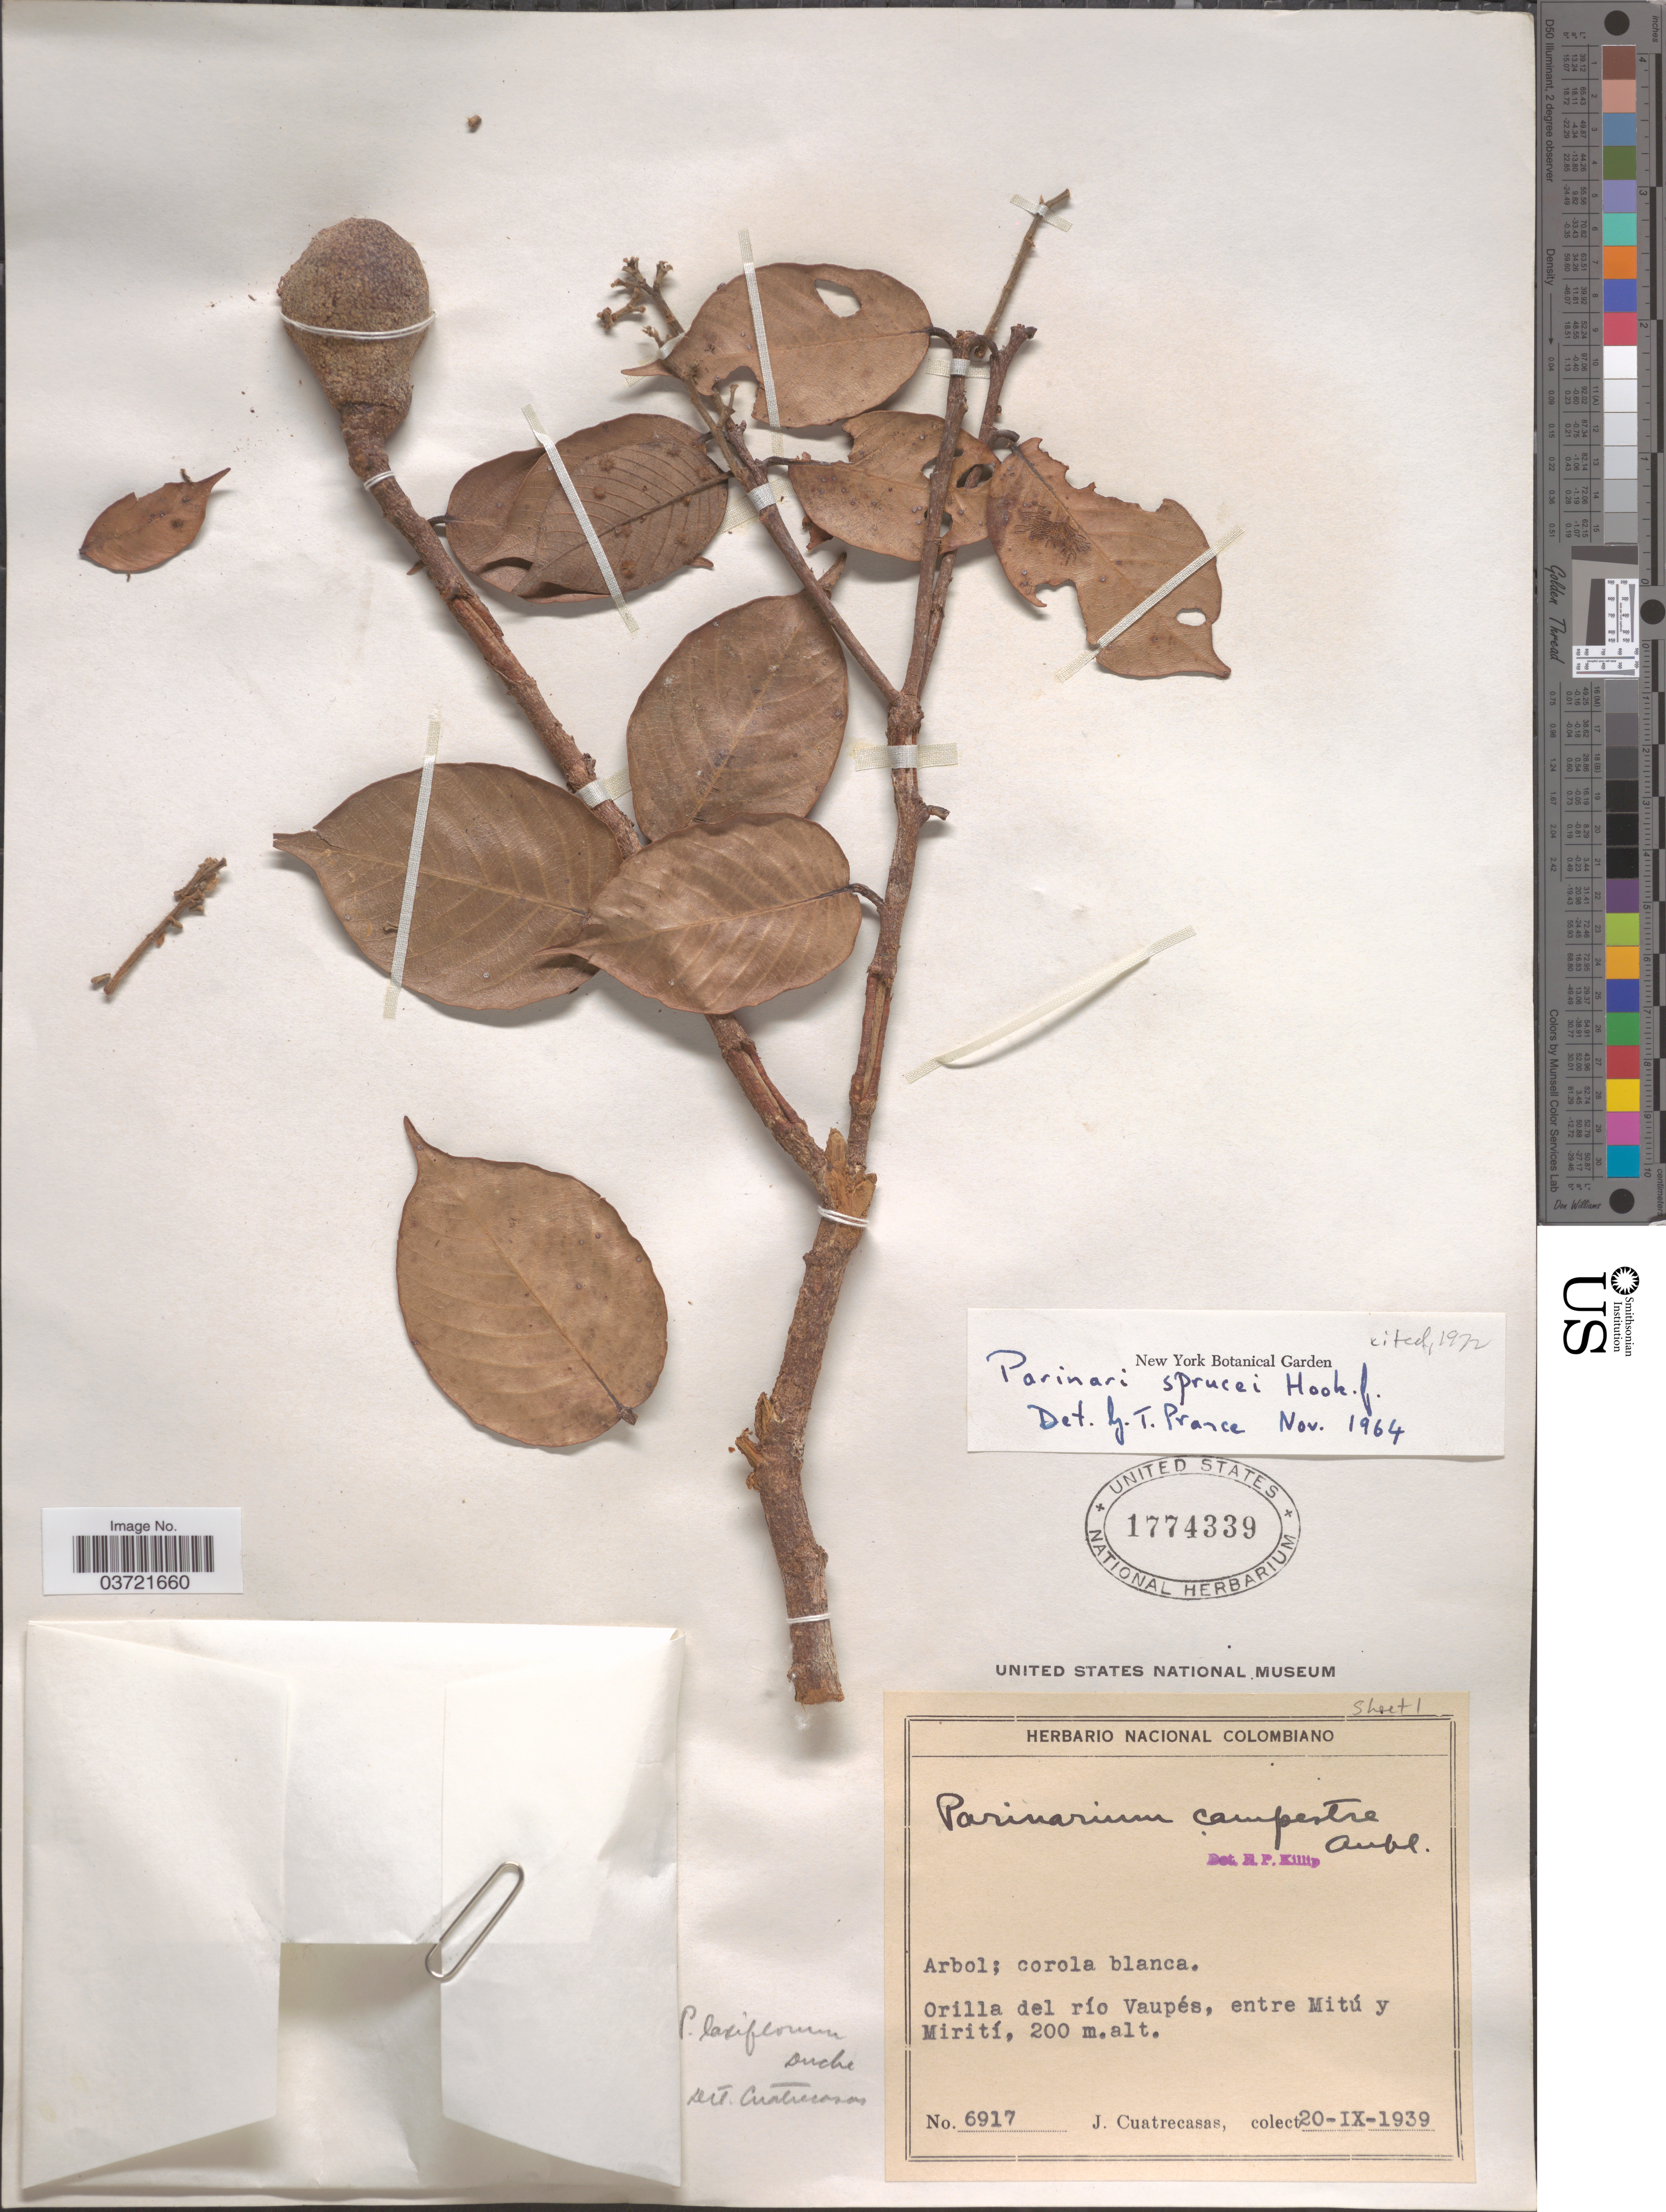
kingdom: Plantae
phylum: Tracheophyta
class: Magnoliopsida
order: Malpighiales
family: Chrysobalanaceae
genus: Parinari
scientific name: Parinari sprucei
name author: Hook. f.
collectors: J. Cuatrecasas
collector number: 6917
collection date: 1939-09-20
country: Colombia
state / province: Vaupés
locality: Orilla del río Vaupés, entre Mitú y Mirití.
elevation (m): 200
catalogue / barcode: US 1774339